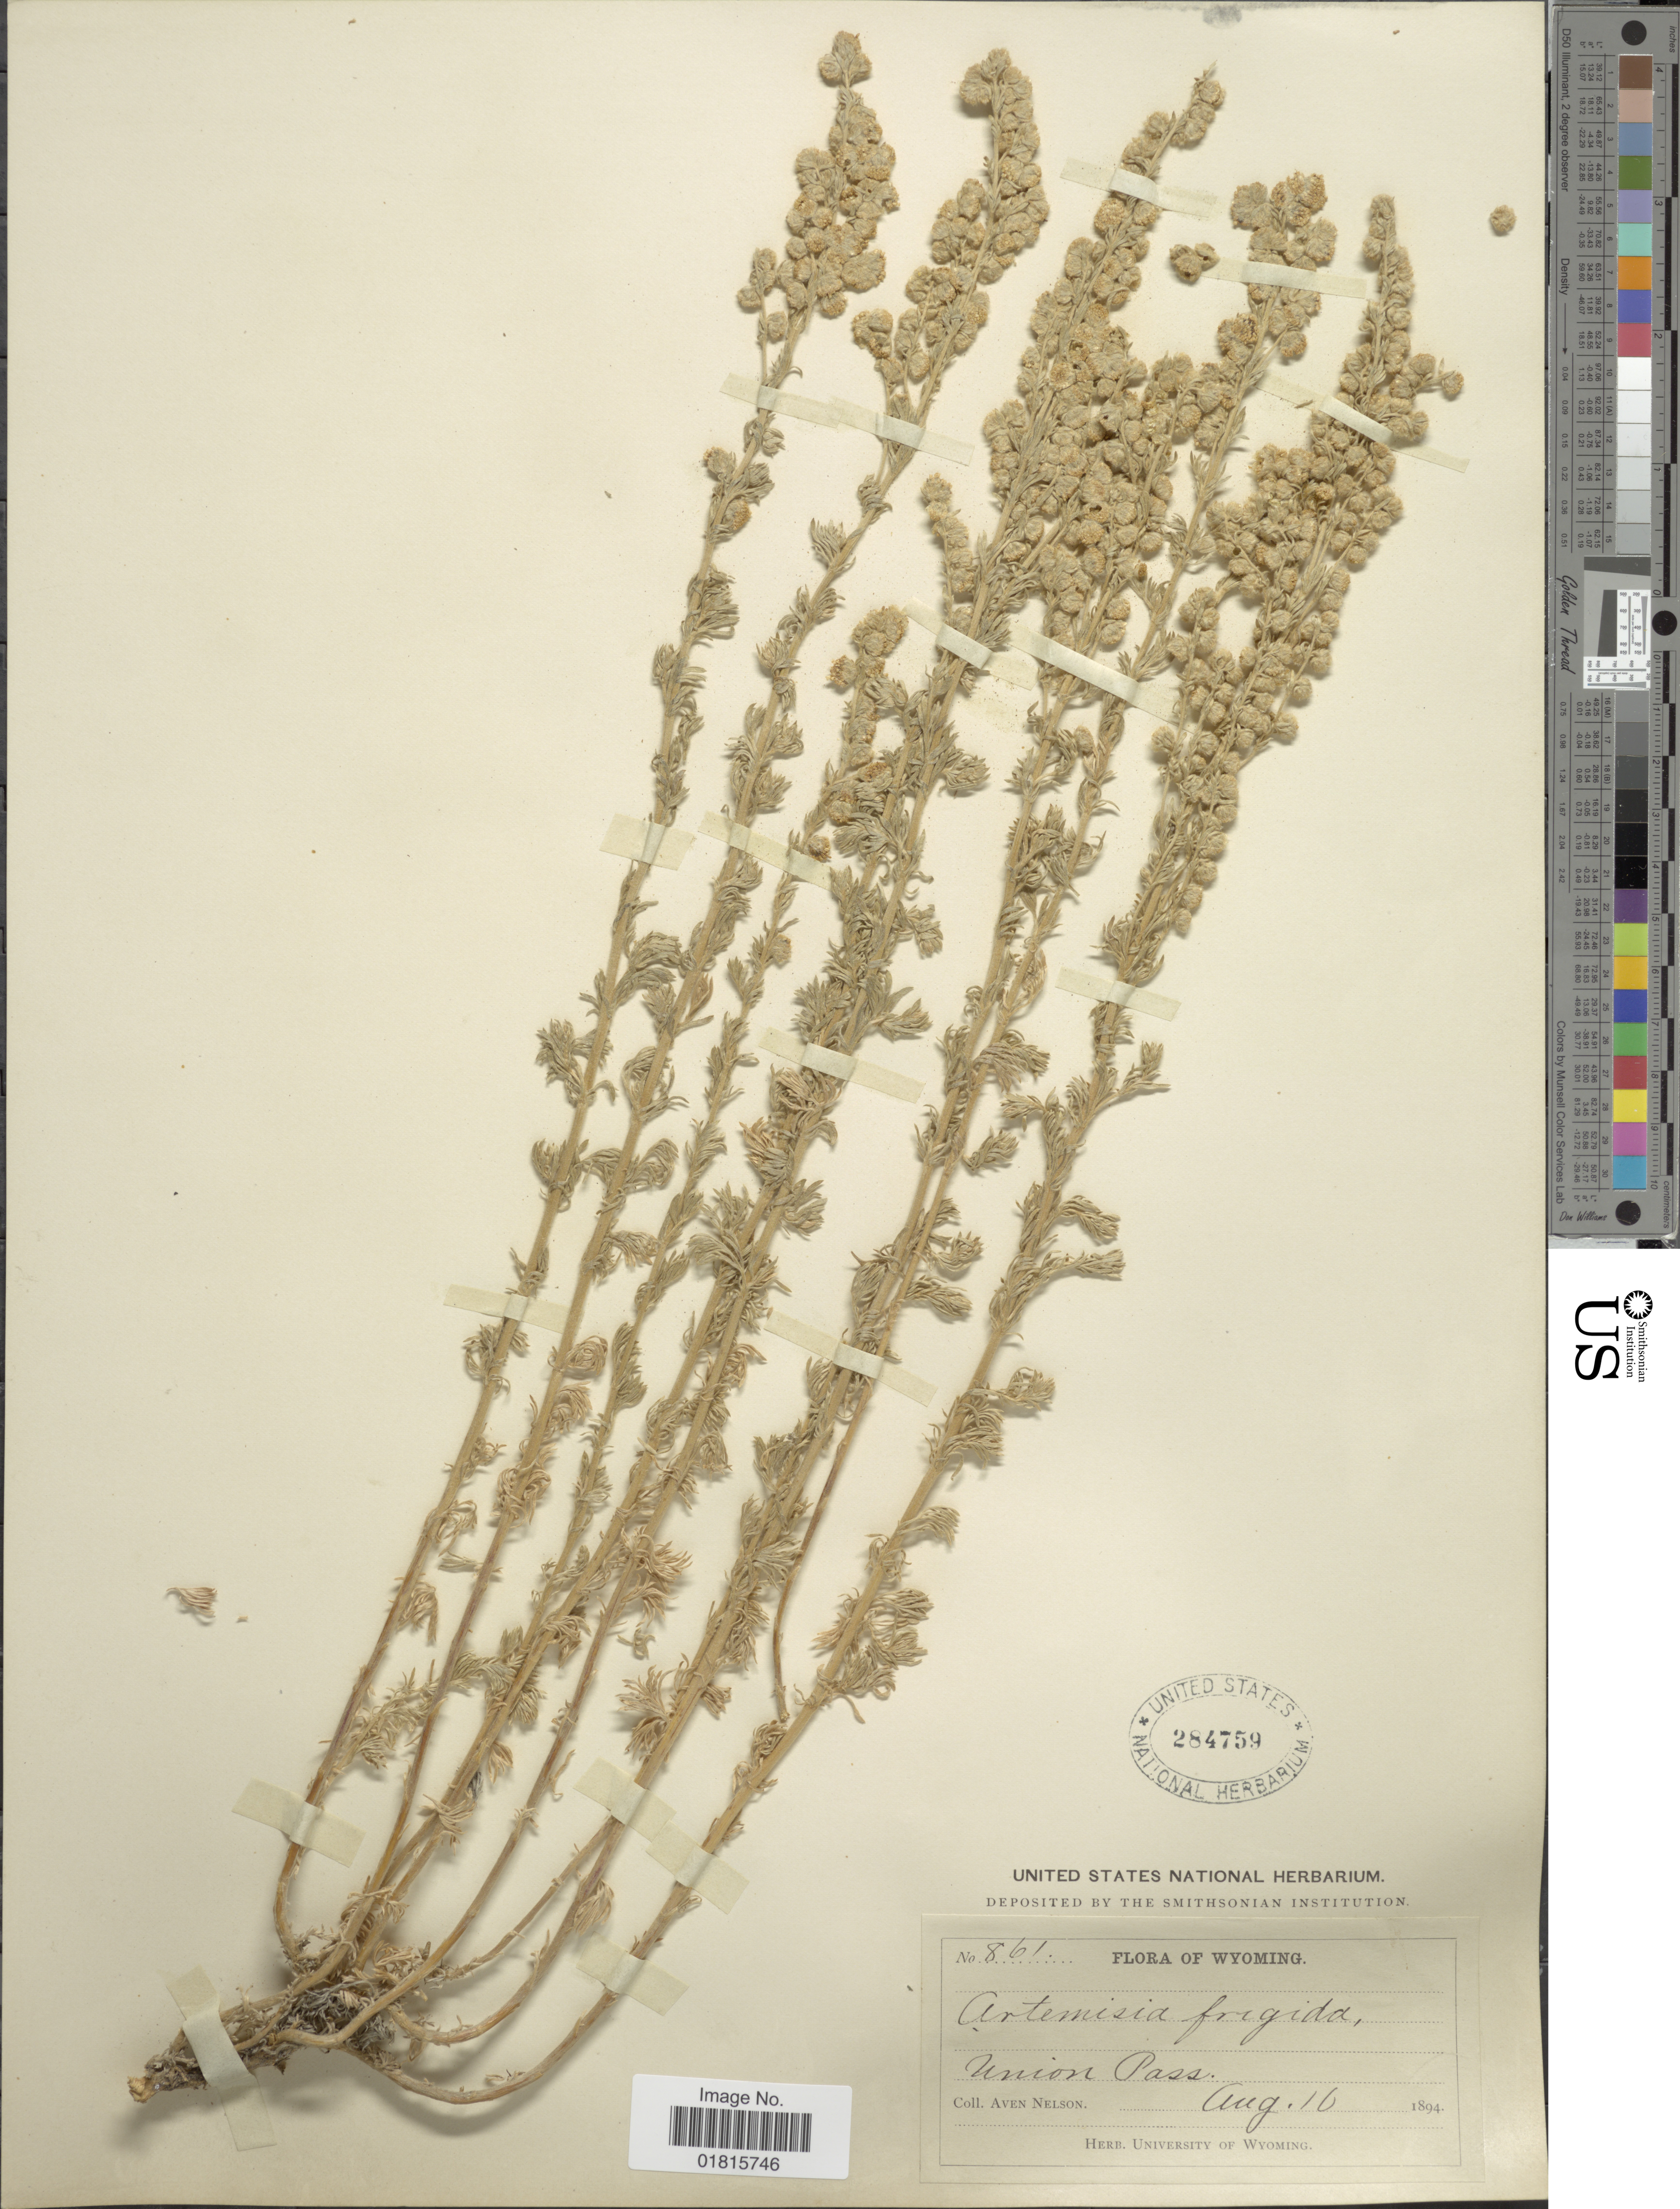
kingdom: Plantae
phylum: Tracheophyta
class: Magnoliopsida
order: Asterales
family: Asteraceae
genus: Artemisia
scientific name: Artemisia frigida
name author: Willd.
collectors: A. Nelson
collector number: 861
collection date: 1894-08-16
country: United States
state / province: Wyoming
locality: Union Pass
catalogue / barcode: US 284759